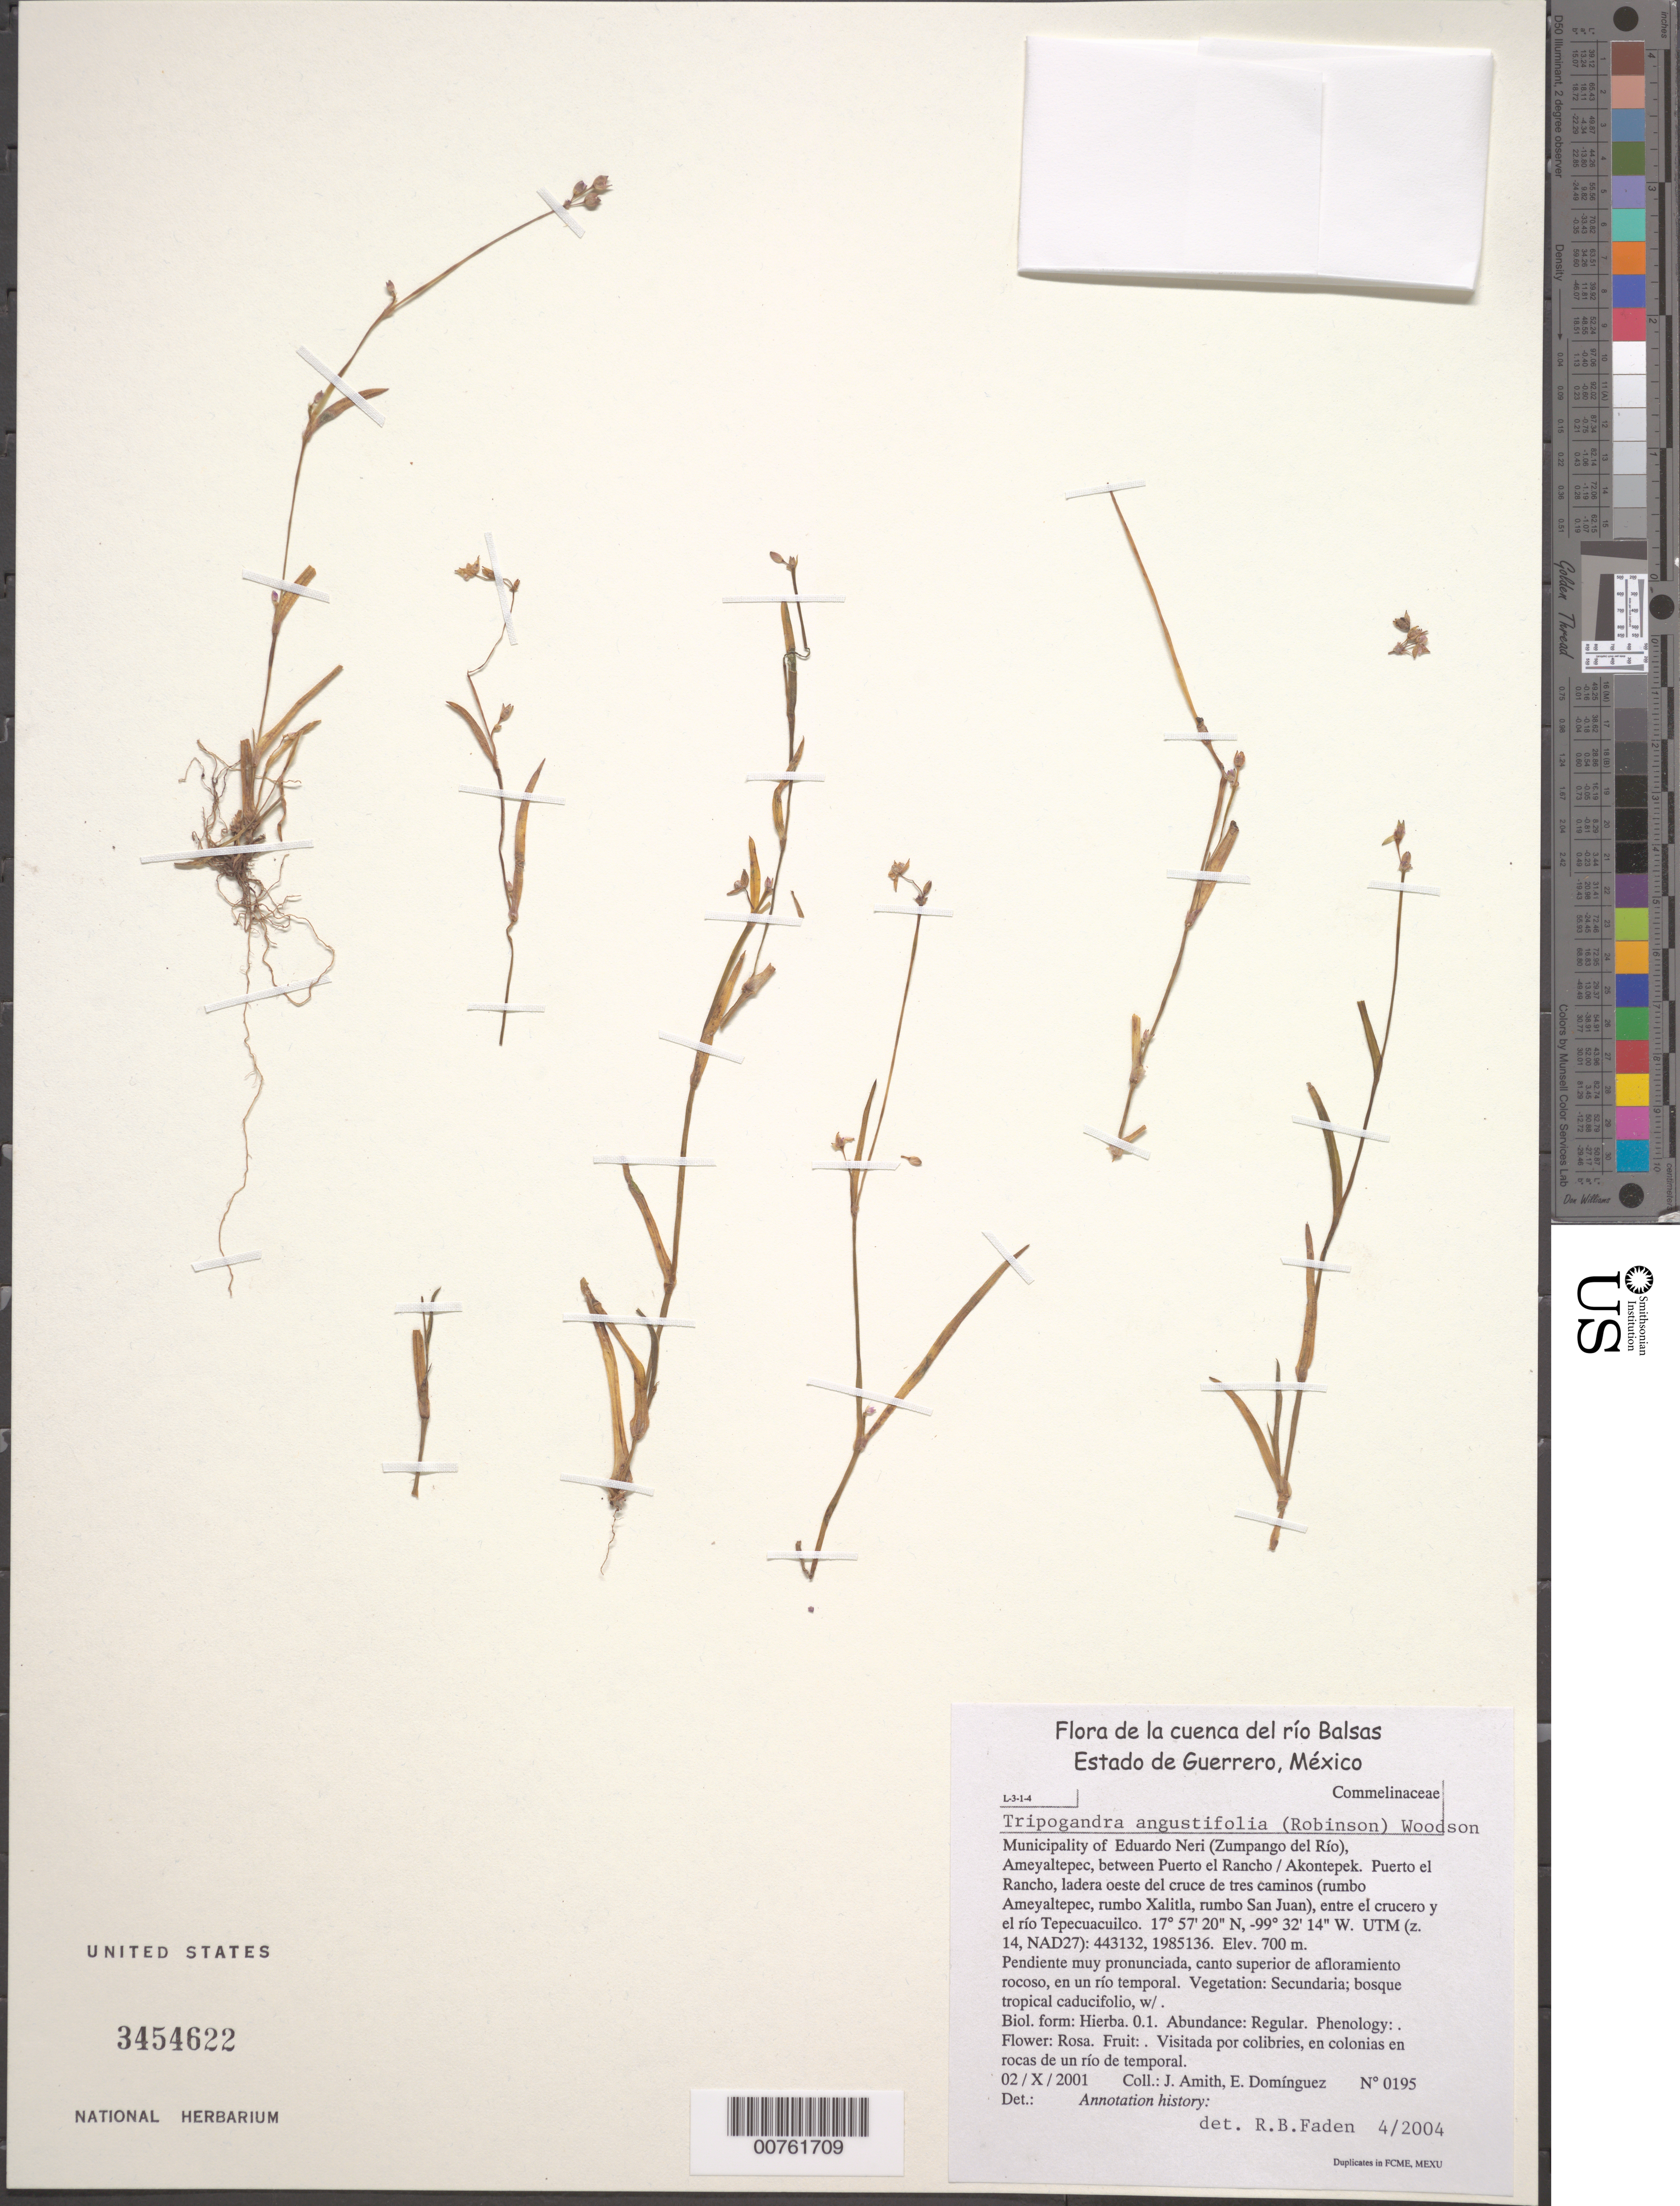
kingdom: Plantae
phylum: Tracheophyta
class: Liliopsida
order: Commelinales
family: Commelinaceae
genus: Tripogandra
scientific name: Tripogandra angustifolia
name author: (B.L. Rob.) Woodson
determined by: Faden, Robert B., (US), Smithsonian Institution - National Museum of Natural History (UNITED STATES)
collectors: J. D. Amith & E. Dominguez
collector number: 0195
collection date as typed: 02 Oct 2001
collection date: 2001-10-02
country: Mexico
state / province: Guerrero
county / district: Eduardo Neri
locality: (Zumpango del Rio), Ameyaltepec, between Puerto El Rancho - Akontepek.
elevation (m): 700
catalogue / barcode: US 3454622